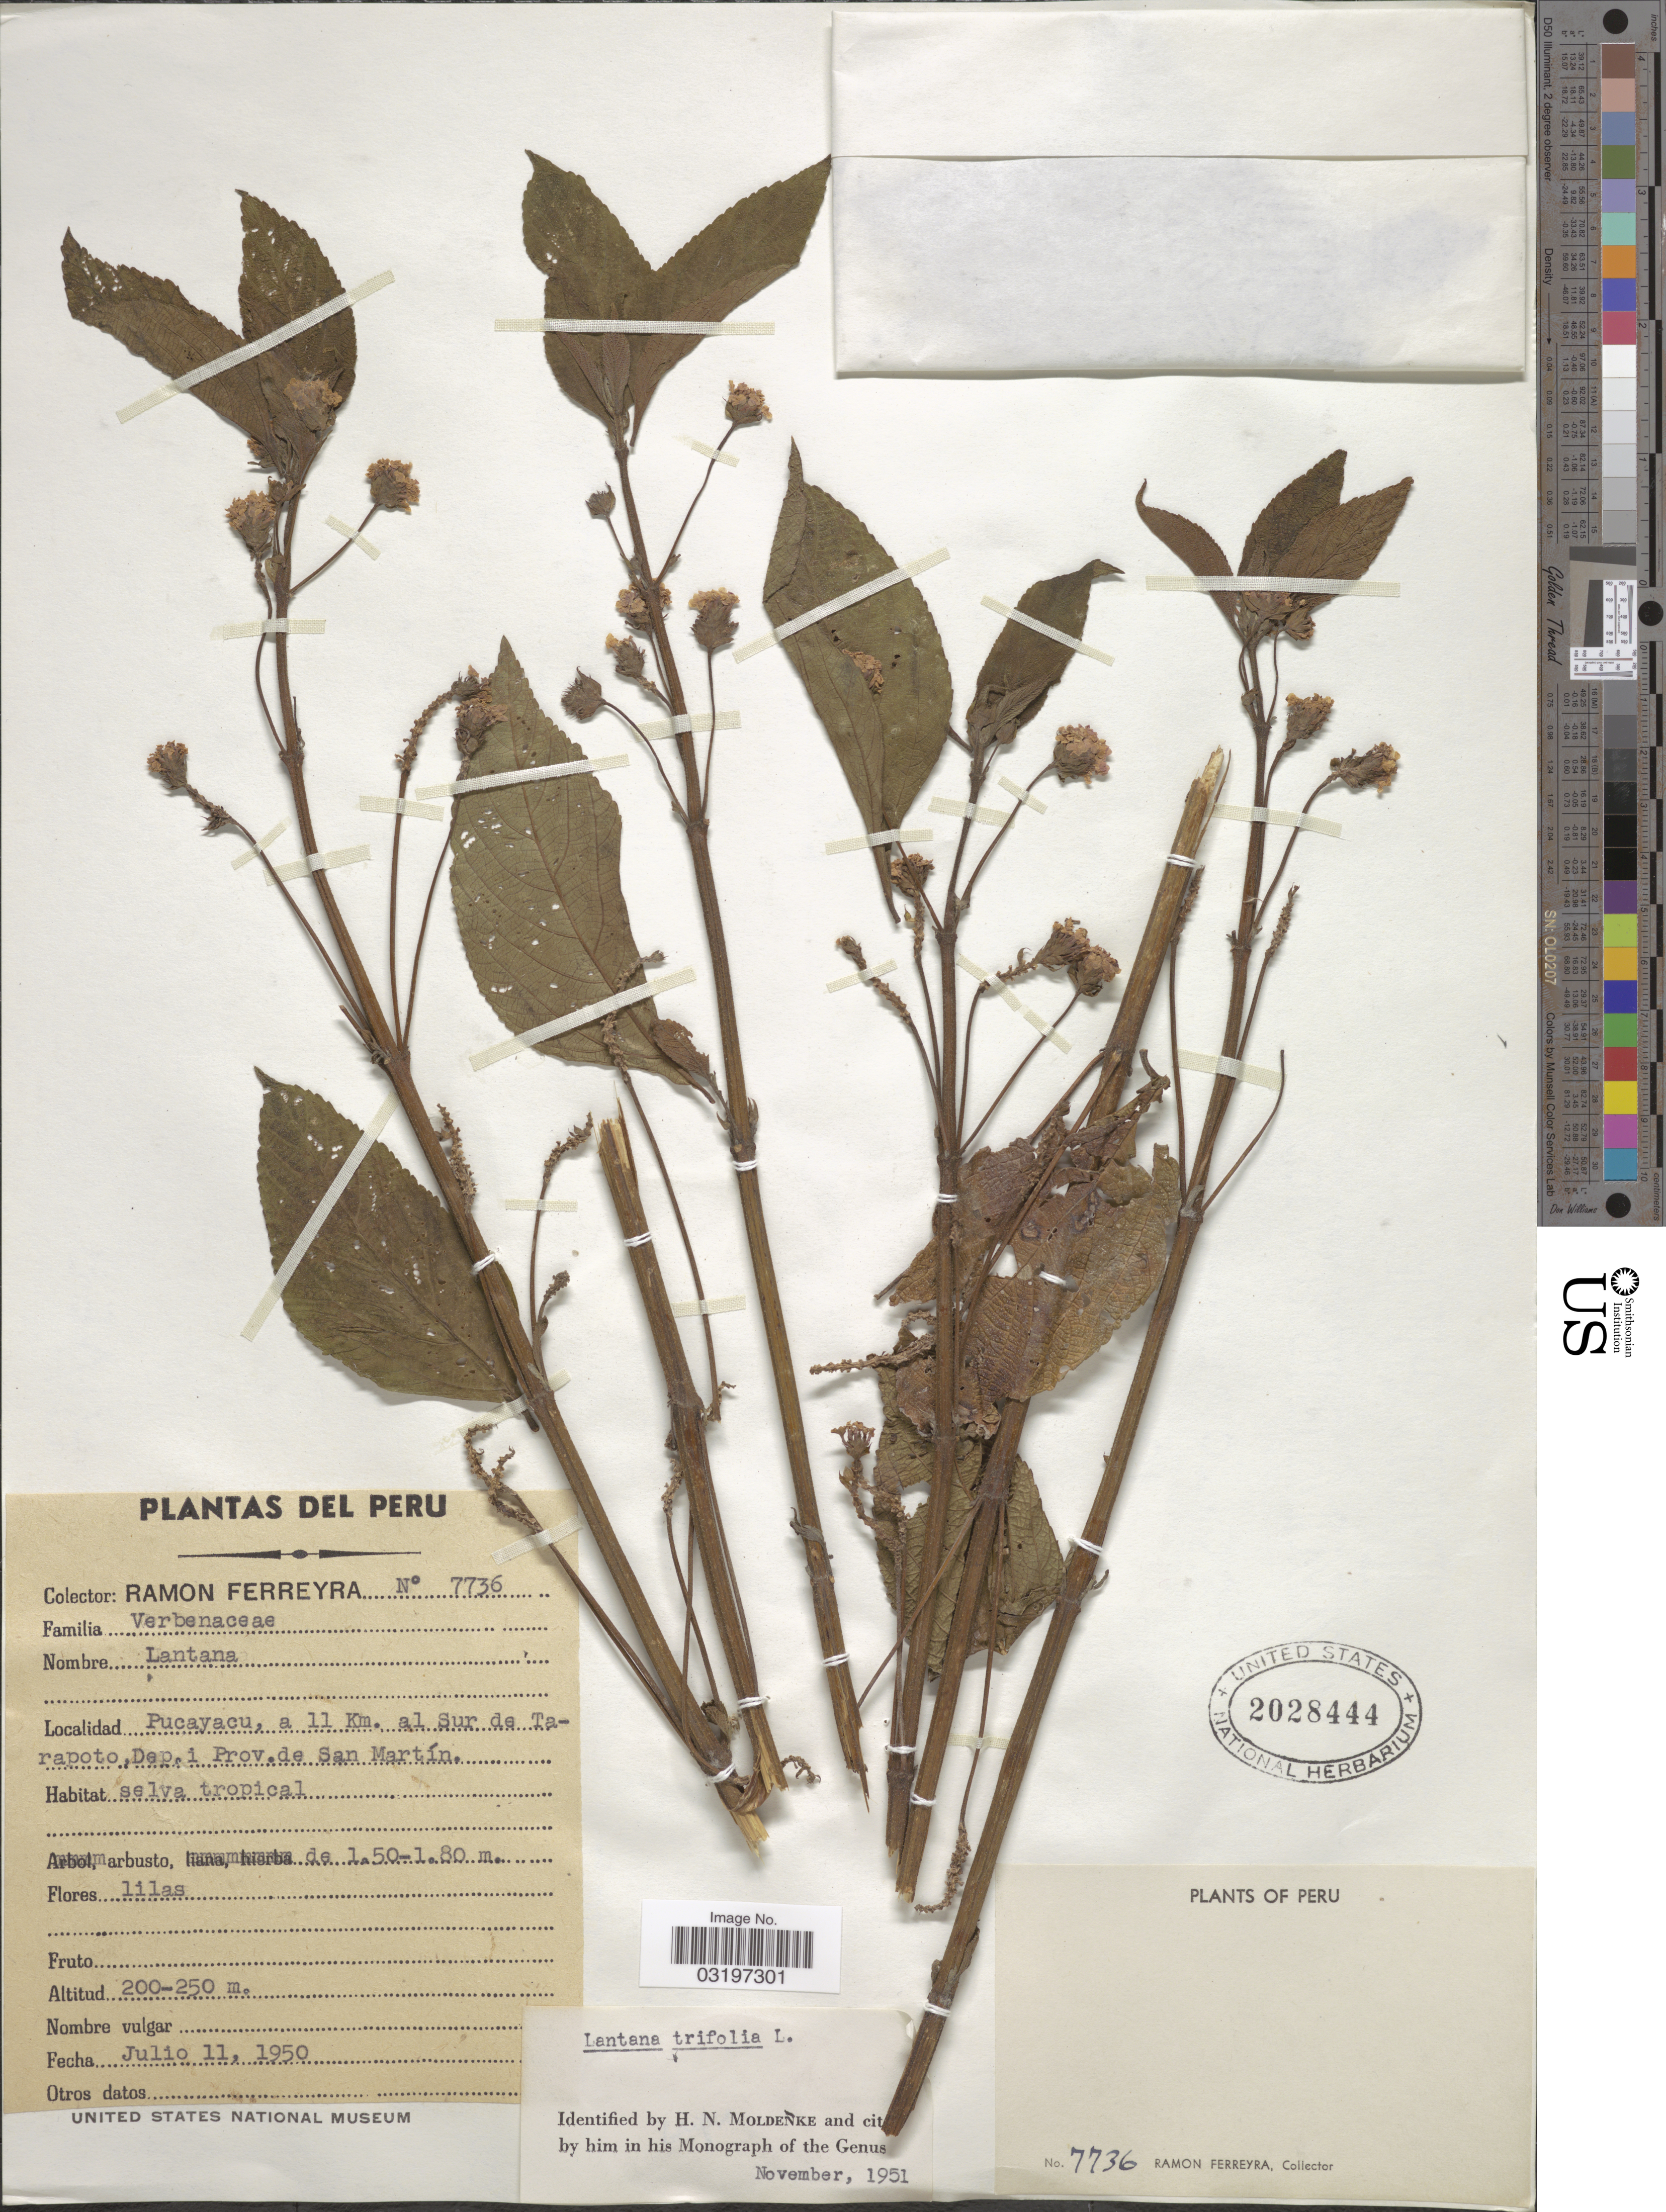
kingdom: Plantae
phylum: Tracheophyta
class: Magnoliopsida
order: Lamiales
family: Verbenaceae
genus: Lantana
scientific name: Lantana trifolia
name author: L.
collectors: R. A. Ferreyra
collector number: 7736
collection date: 1950-07-11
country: Peru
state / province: San Martín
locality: Pucayacu, a 11 Km. al Sur de Tarapoto, Dep. i Prov. de San Martín.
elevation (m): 200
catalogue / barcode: US 2028444